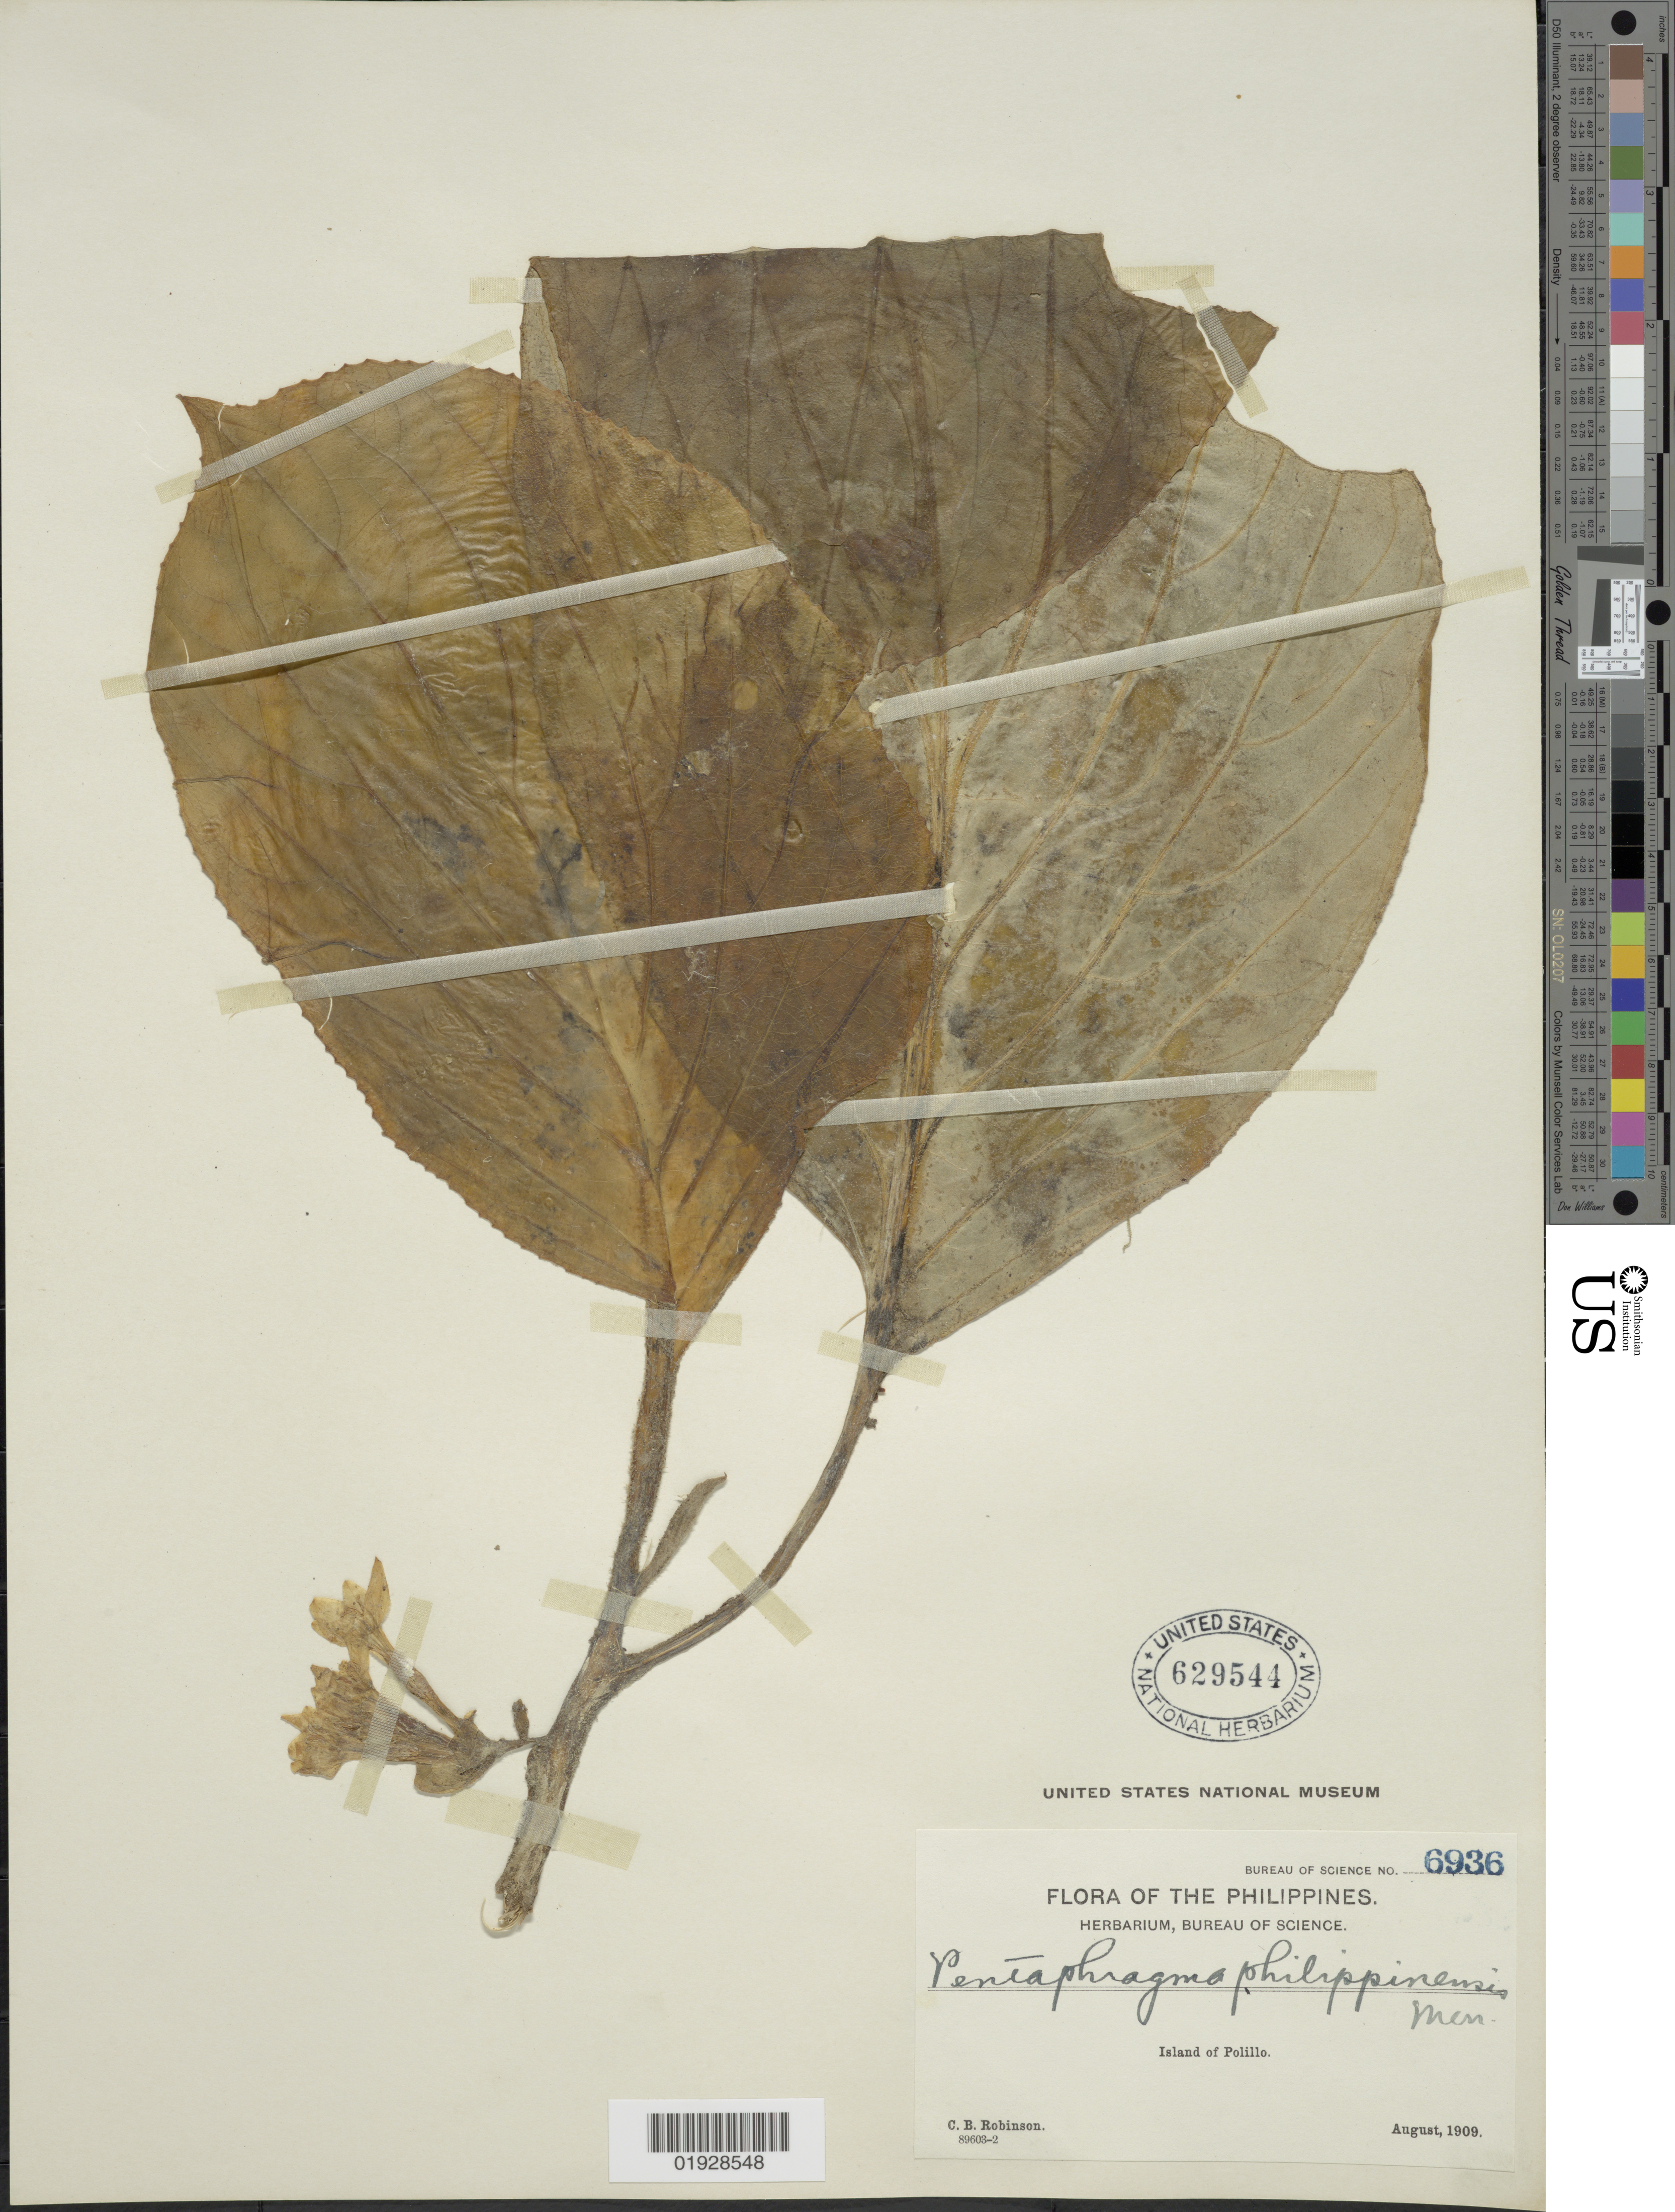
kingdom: Plantae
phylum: Tracheophyta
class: Magnoliopsida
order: Asterales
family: Pentaphragmataceae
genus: Pentaphragma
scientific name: Pentaphragma philippinensis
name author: Merr.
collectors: C. Robinson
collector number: Bureau of Science 6936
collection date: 1909-08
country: Philippines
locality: Island of Polillo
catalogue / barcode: US 629544